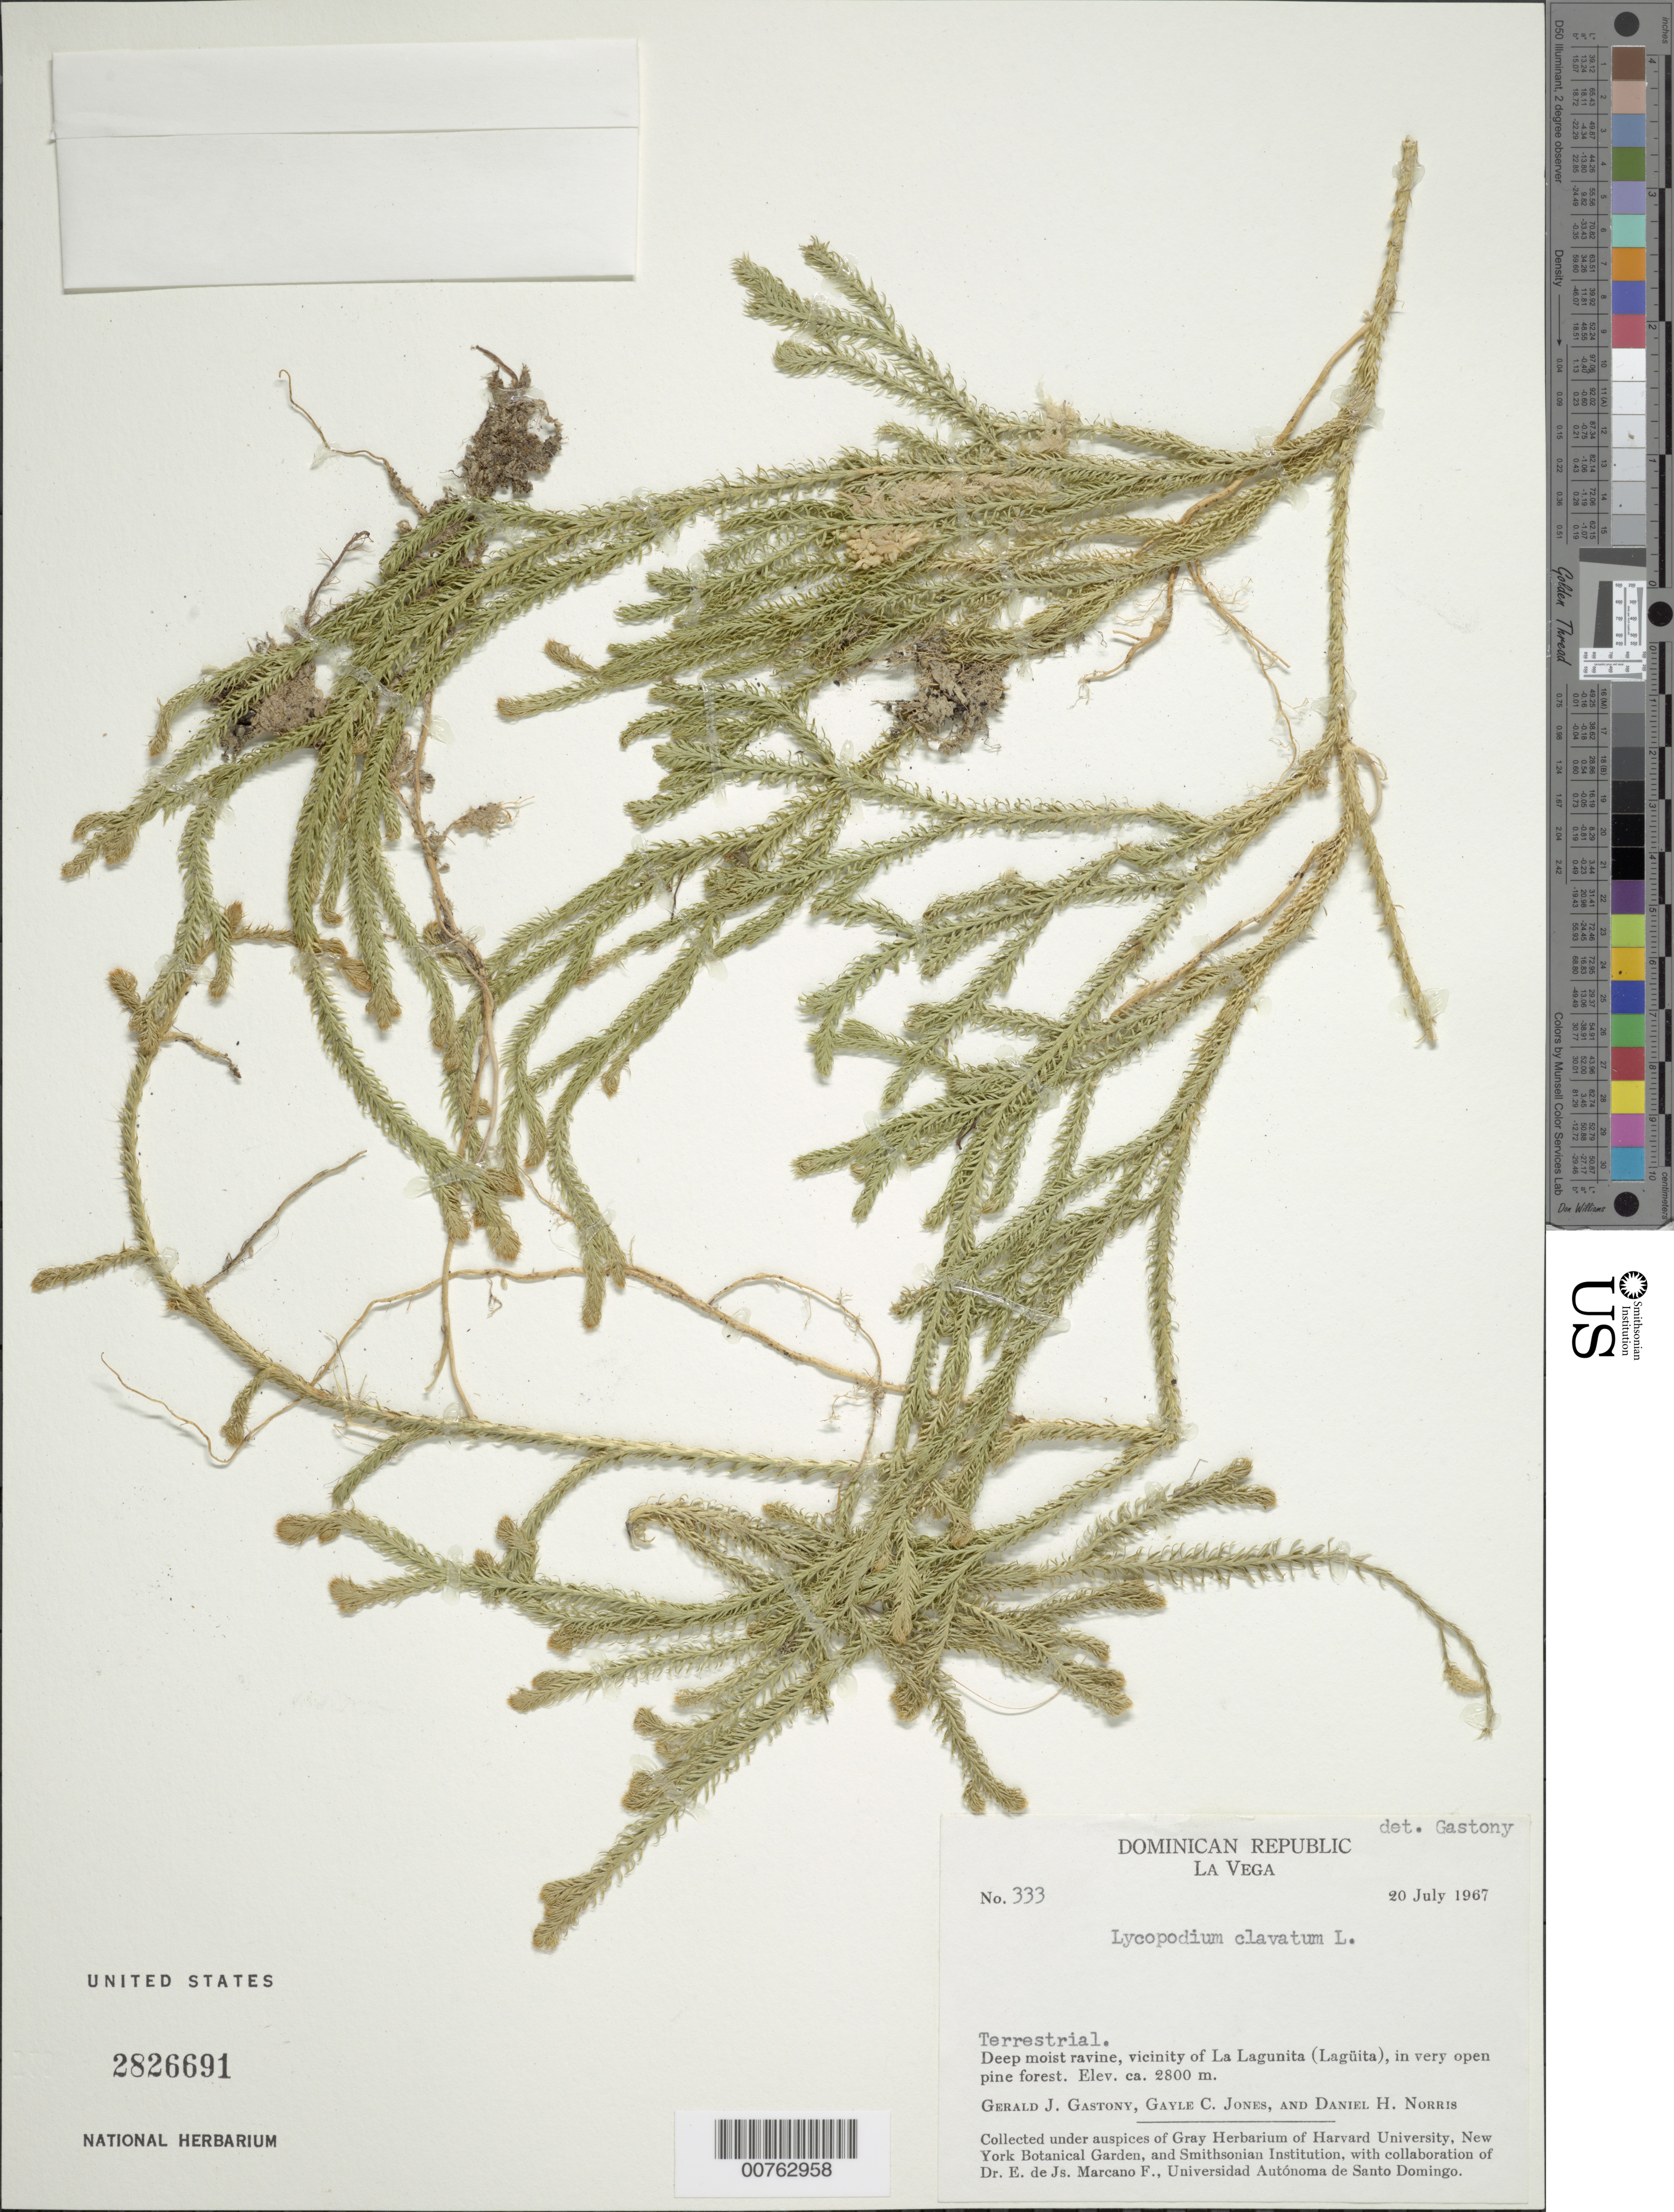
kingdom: Plantae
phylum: Tracheophyta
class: Lycopodiopsida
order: Lycopodiales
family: Lycopodiaceae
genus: Lycopodium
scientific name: Lycopodium clavatum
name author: L.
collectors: G. Gastony, G. C. Jones & D. H. Norris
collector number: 333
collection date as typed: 20 Jul 1987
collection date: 1987-07-20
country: Dominican Republic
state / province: La Vega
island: Hispaniola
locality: Vicinity of La Lagunita (Lagüita)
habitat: Very open pine forest; deep moist ravine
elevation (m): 2800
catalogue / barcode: US 2826691